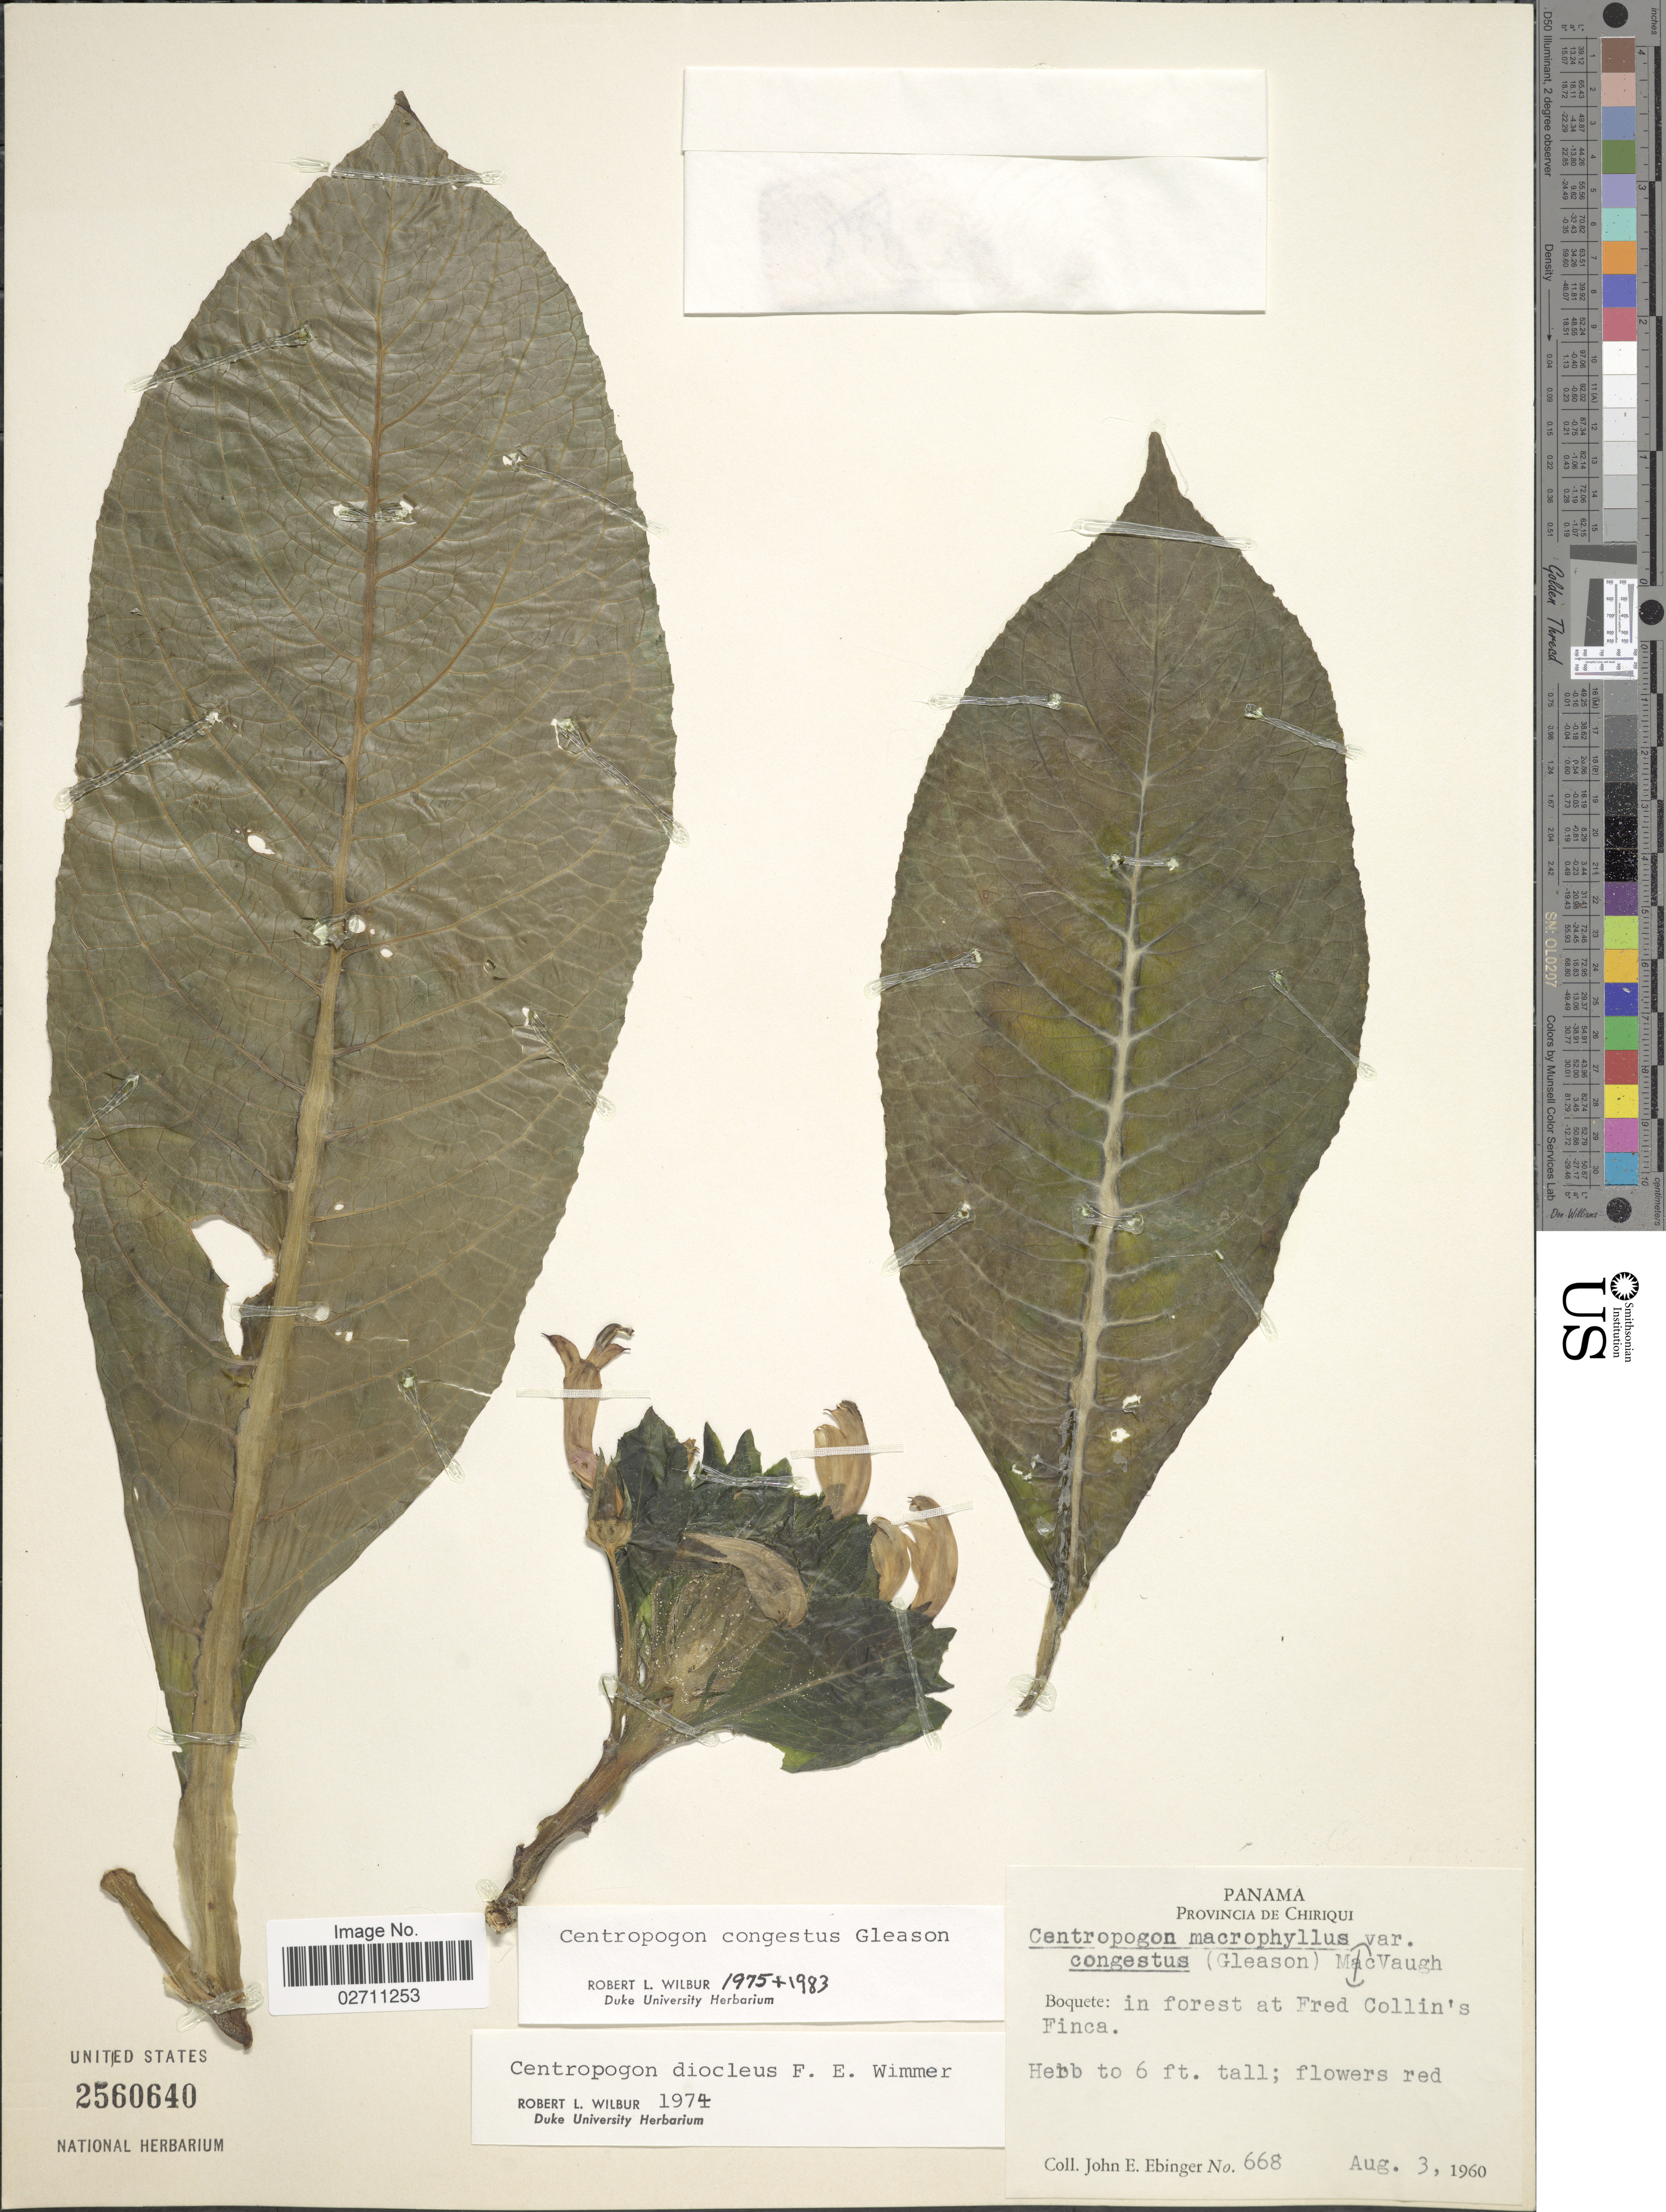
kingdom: Plantae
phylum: Tracheophyta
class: Magnoliopsida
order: Asterales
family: Campanulaceae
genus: Centropogon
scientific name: Centropogon congestus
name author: Gleason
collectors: J. Ebinger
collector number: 668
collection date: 1960-08-03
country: Panama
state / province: Chiriqui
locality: Boquete: in forest at Fred Collin's Finca.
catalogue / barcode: US 2560640